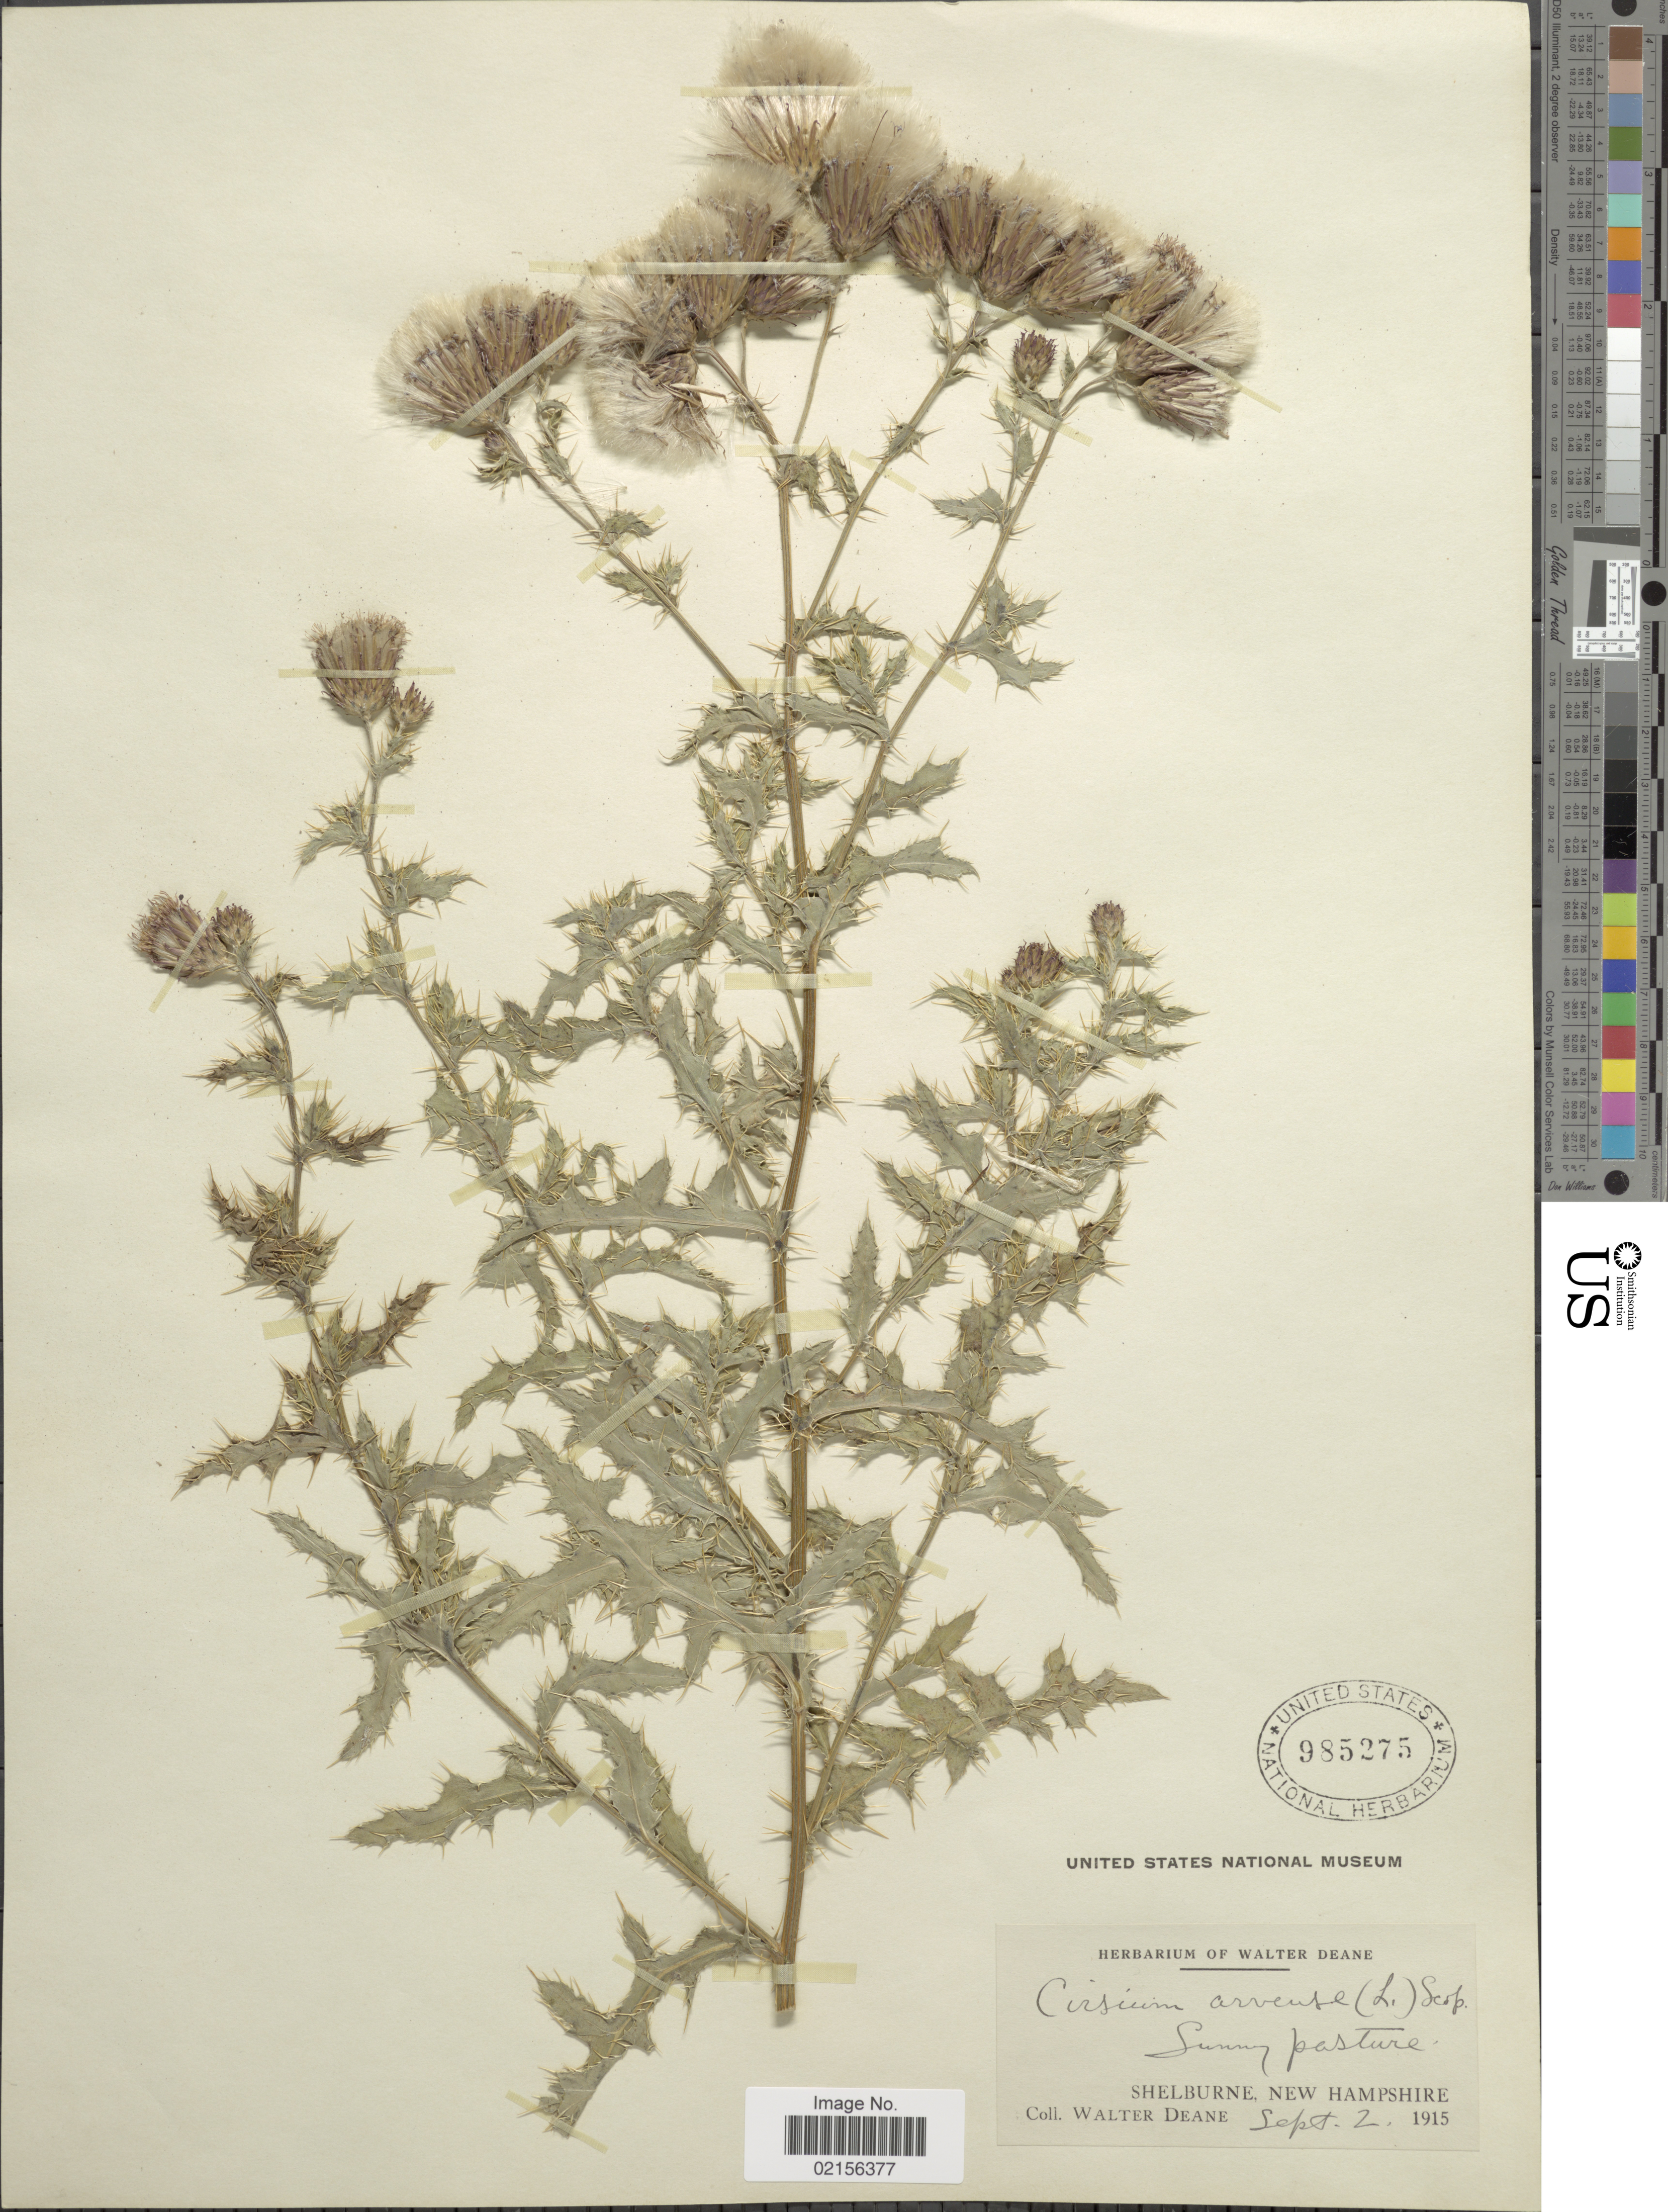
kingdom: Plantae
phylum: Tracheophyta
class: Magnoliopsida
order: Asterales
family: Asteraceae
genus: Cirsium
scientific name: Cirsium arvense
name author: (L.) Scop.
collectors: W. Deane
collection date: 1915-09-02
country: United States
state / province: New Hampshire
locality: Sunny pasture, Shelburne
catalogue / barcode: US 985275